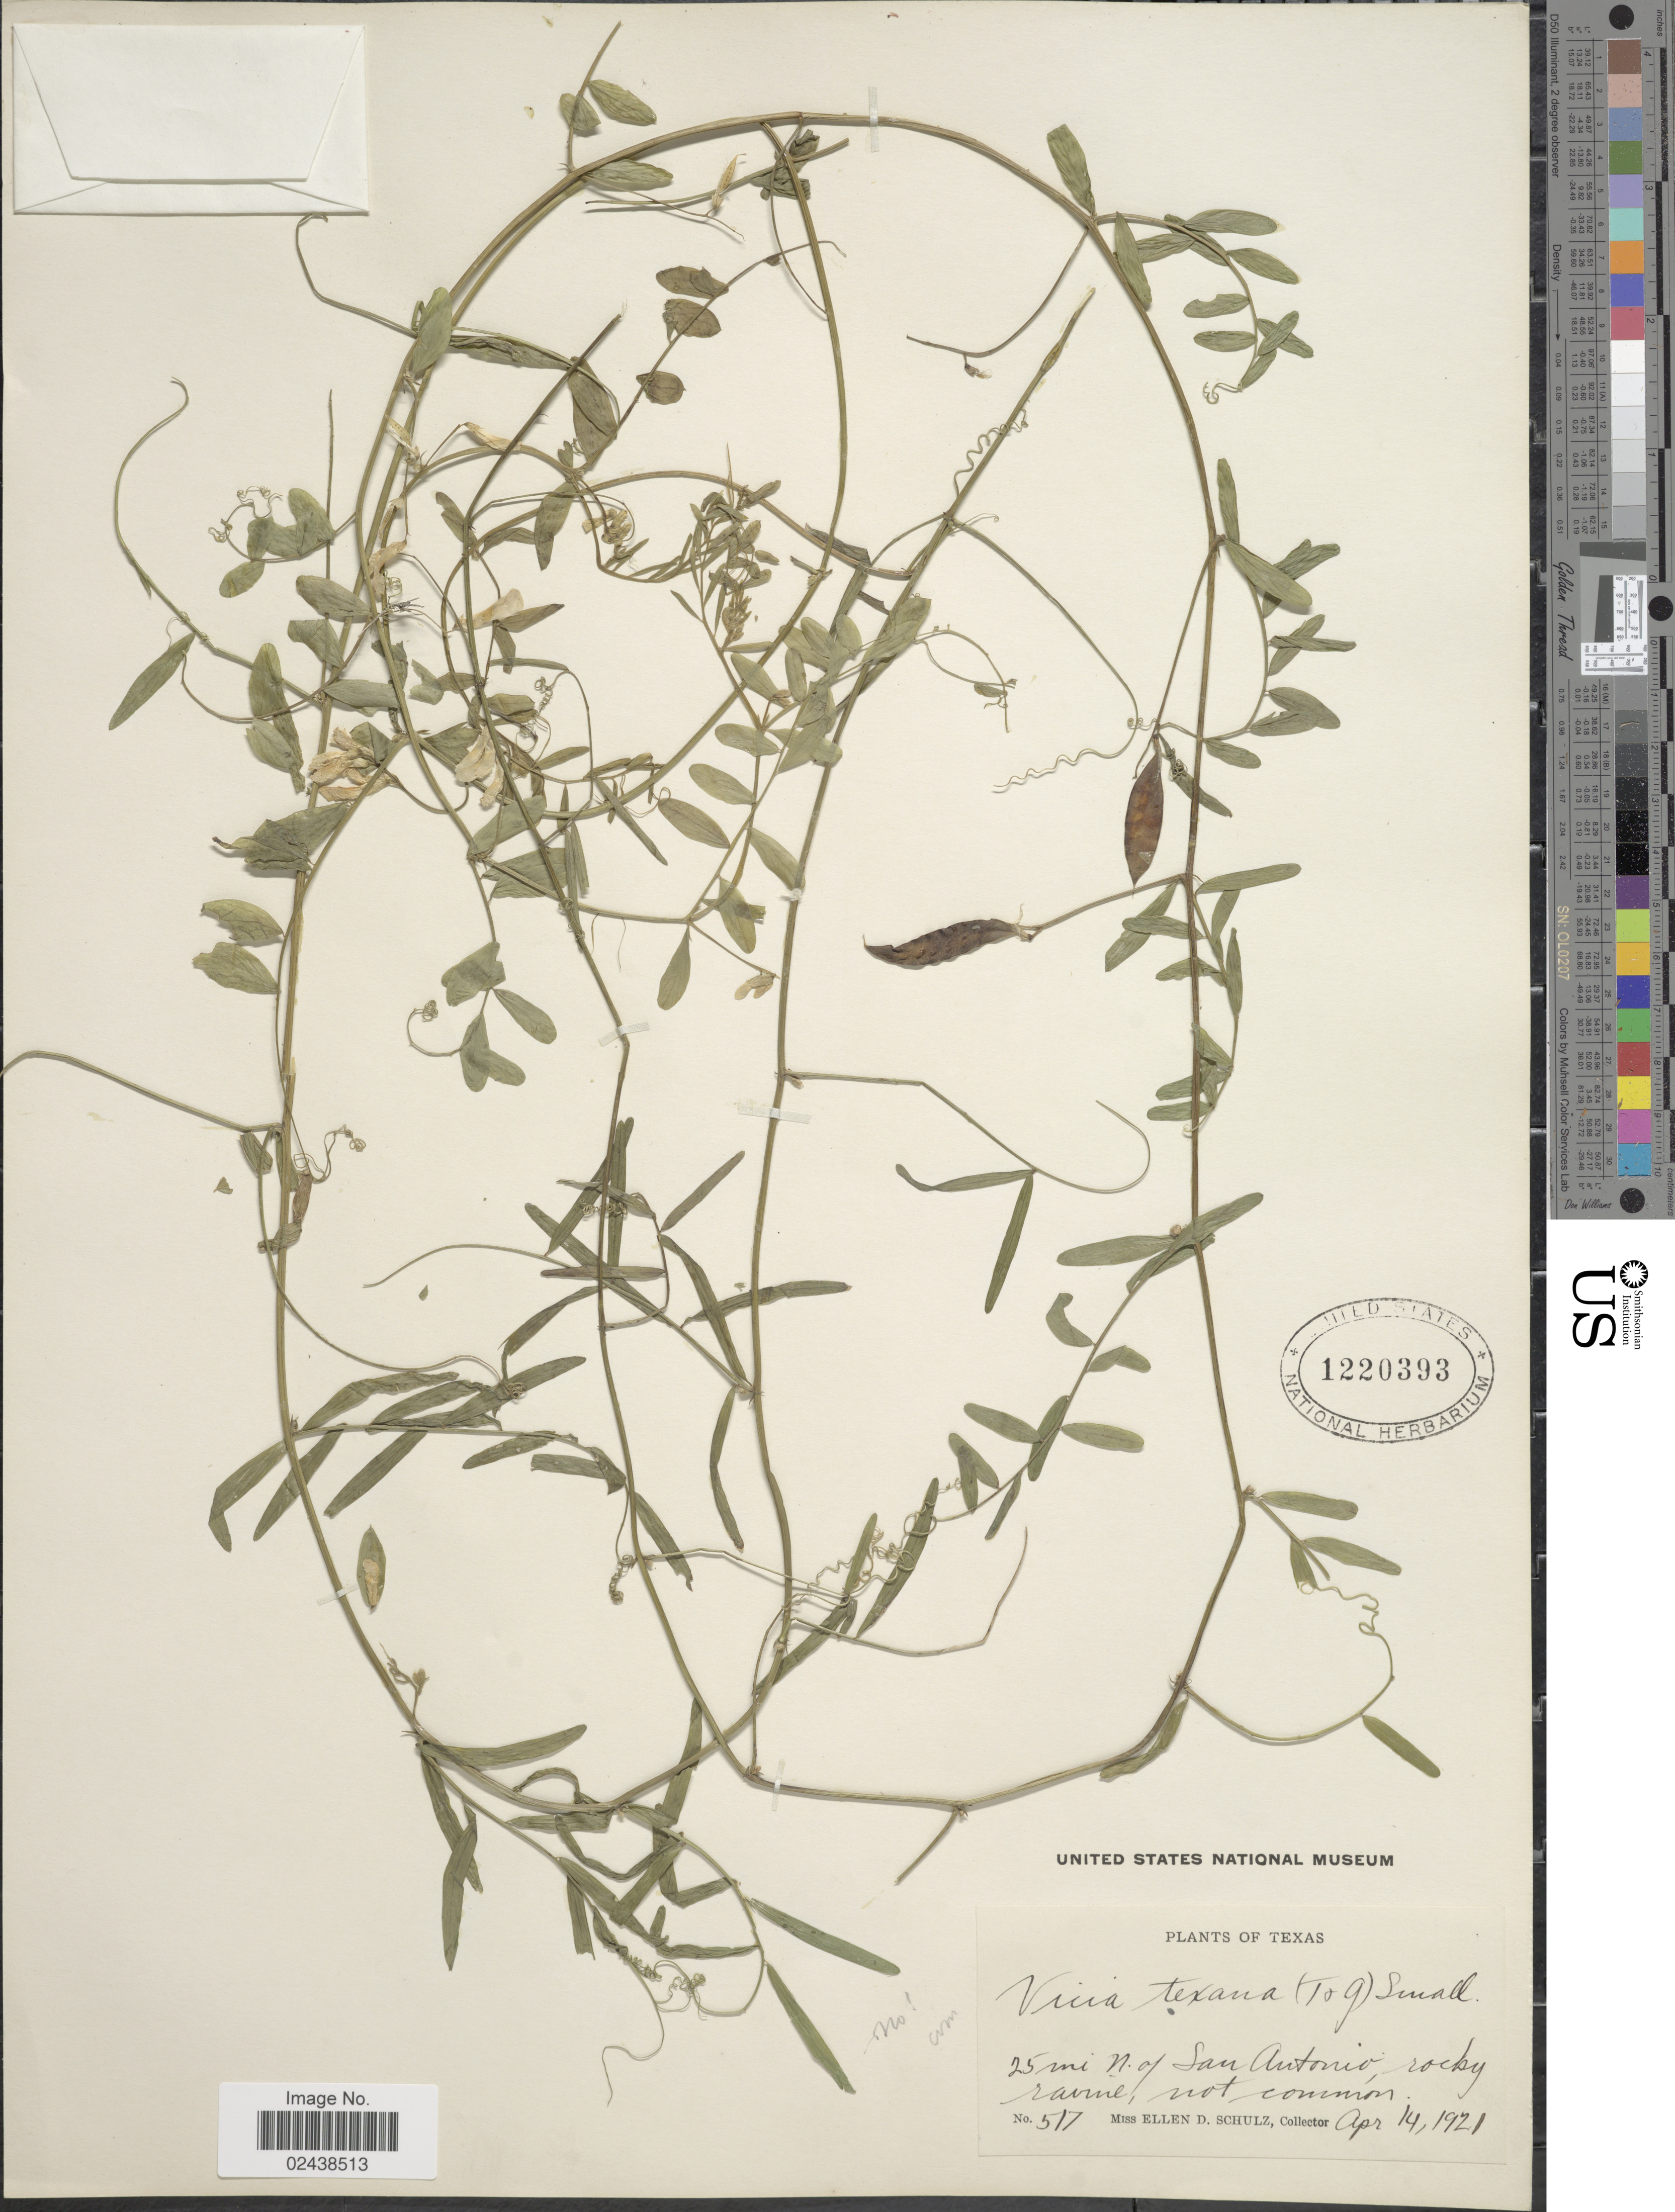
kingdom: Plantae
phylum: Tracheophyta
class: Magnoliopsida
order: Fabales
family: Fabaceae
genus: Vicia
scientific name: Vicia sp.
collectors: E. D. Schulz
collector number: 517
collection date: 1921-04-14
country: United States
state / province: Texas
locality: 25 mi. N. of San Antonio, rocky ravine.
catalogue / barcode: US 1220393